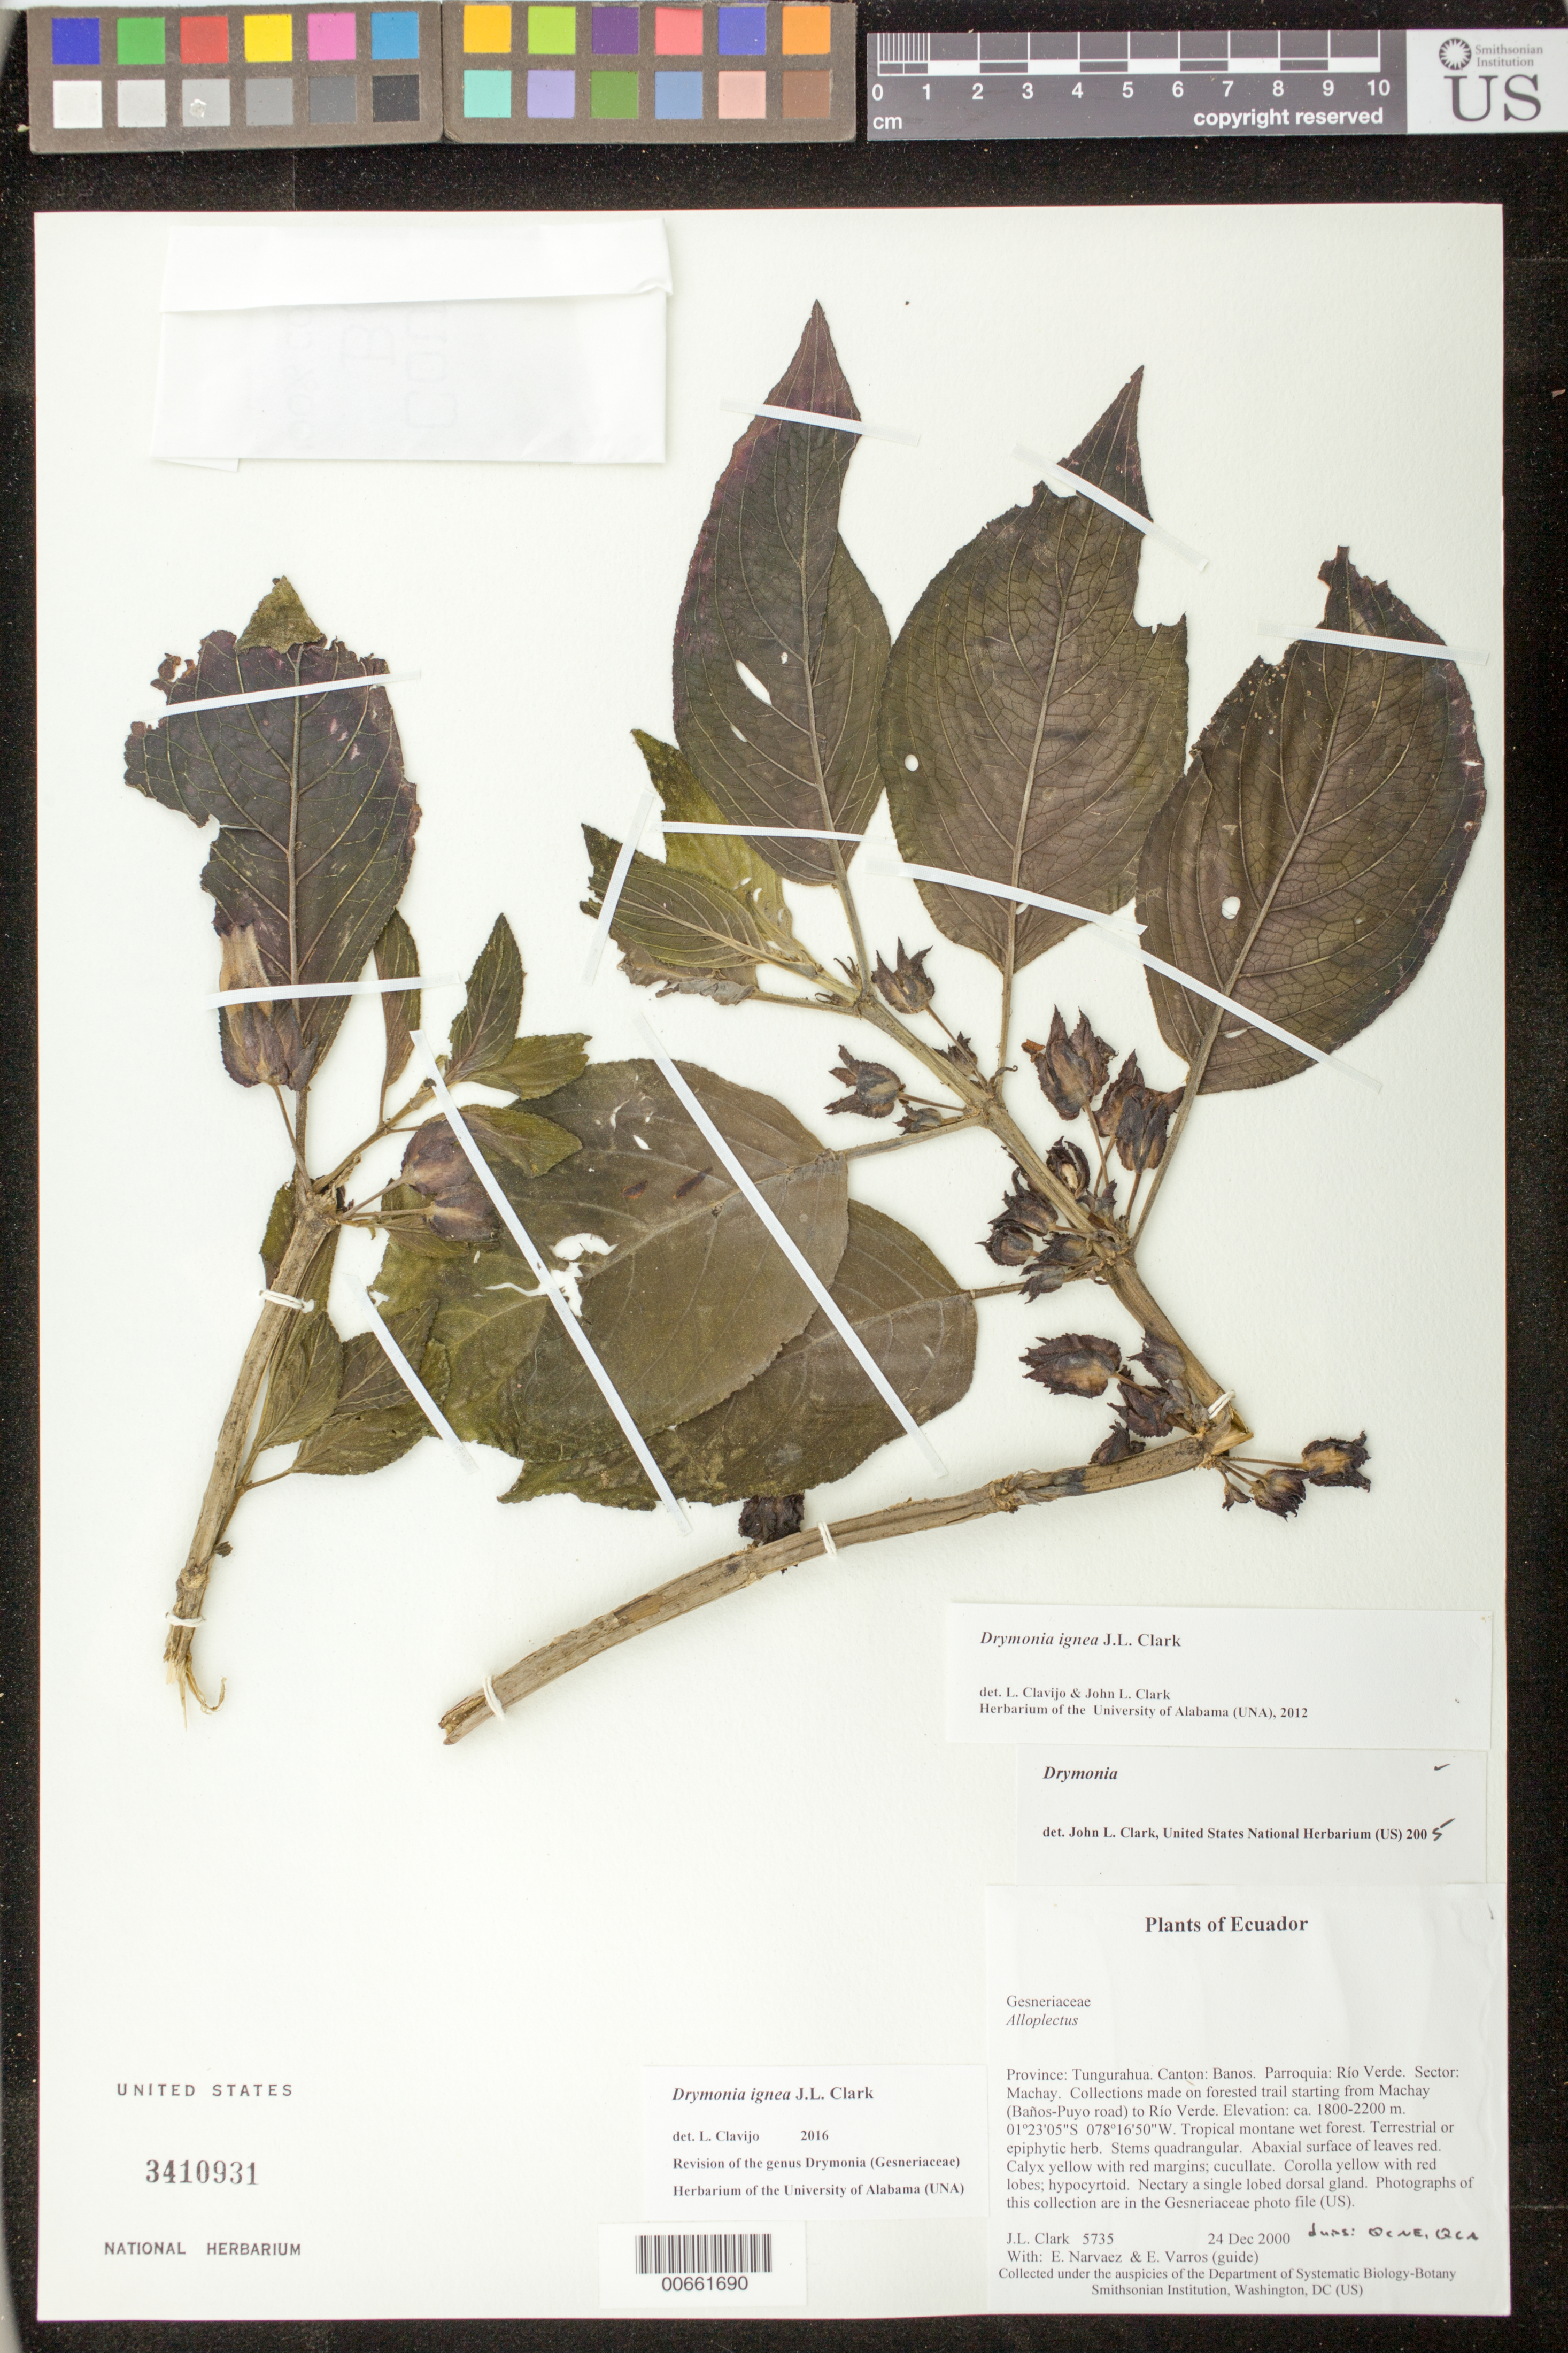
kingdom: Plantae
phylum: Tracheophyta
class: Magnoliopsida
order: Lamiales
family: Gesneriaceae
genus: Alloplectus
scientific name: Alloplectus sp.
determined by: Skog, Laurence E.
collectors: J. L. Clark, E. Narváez & E. Varros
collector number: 5735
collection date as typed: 24 Dec 2000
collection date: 2000-12-24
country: Ecuador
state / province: Tungurahua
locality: Cantón: Banos. Parroquia: Río Verde. Sector: Machay. Collections made on forested trail starting from Machay (Baños-Puyo road) to Río Verde.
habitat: Tropical montane wet forest.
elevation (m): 1800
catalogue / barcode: US 3410931